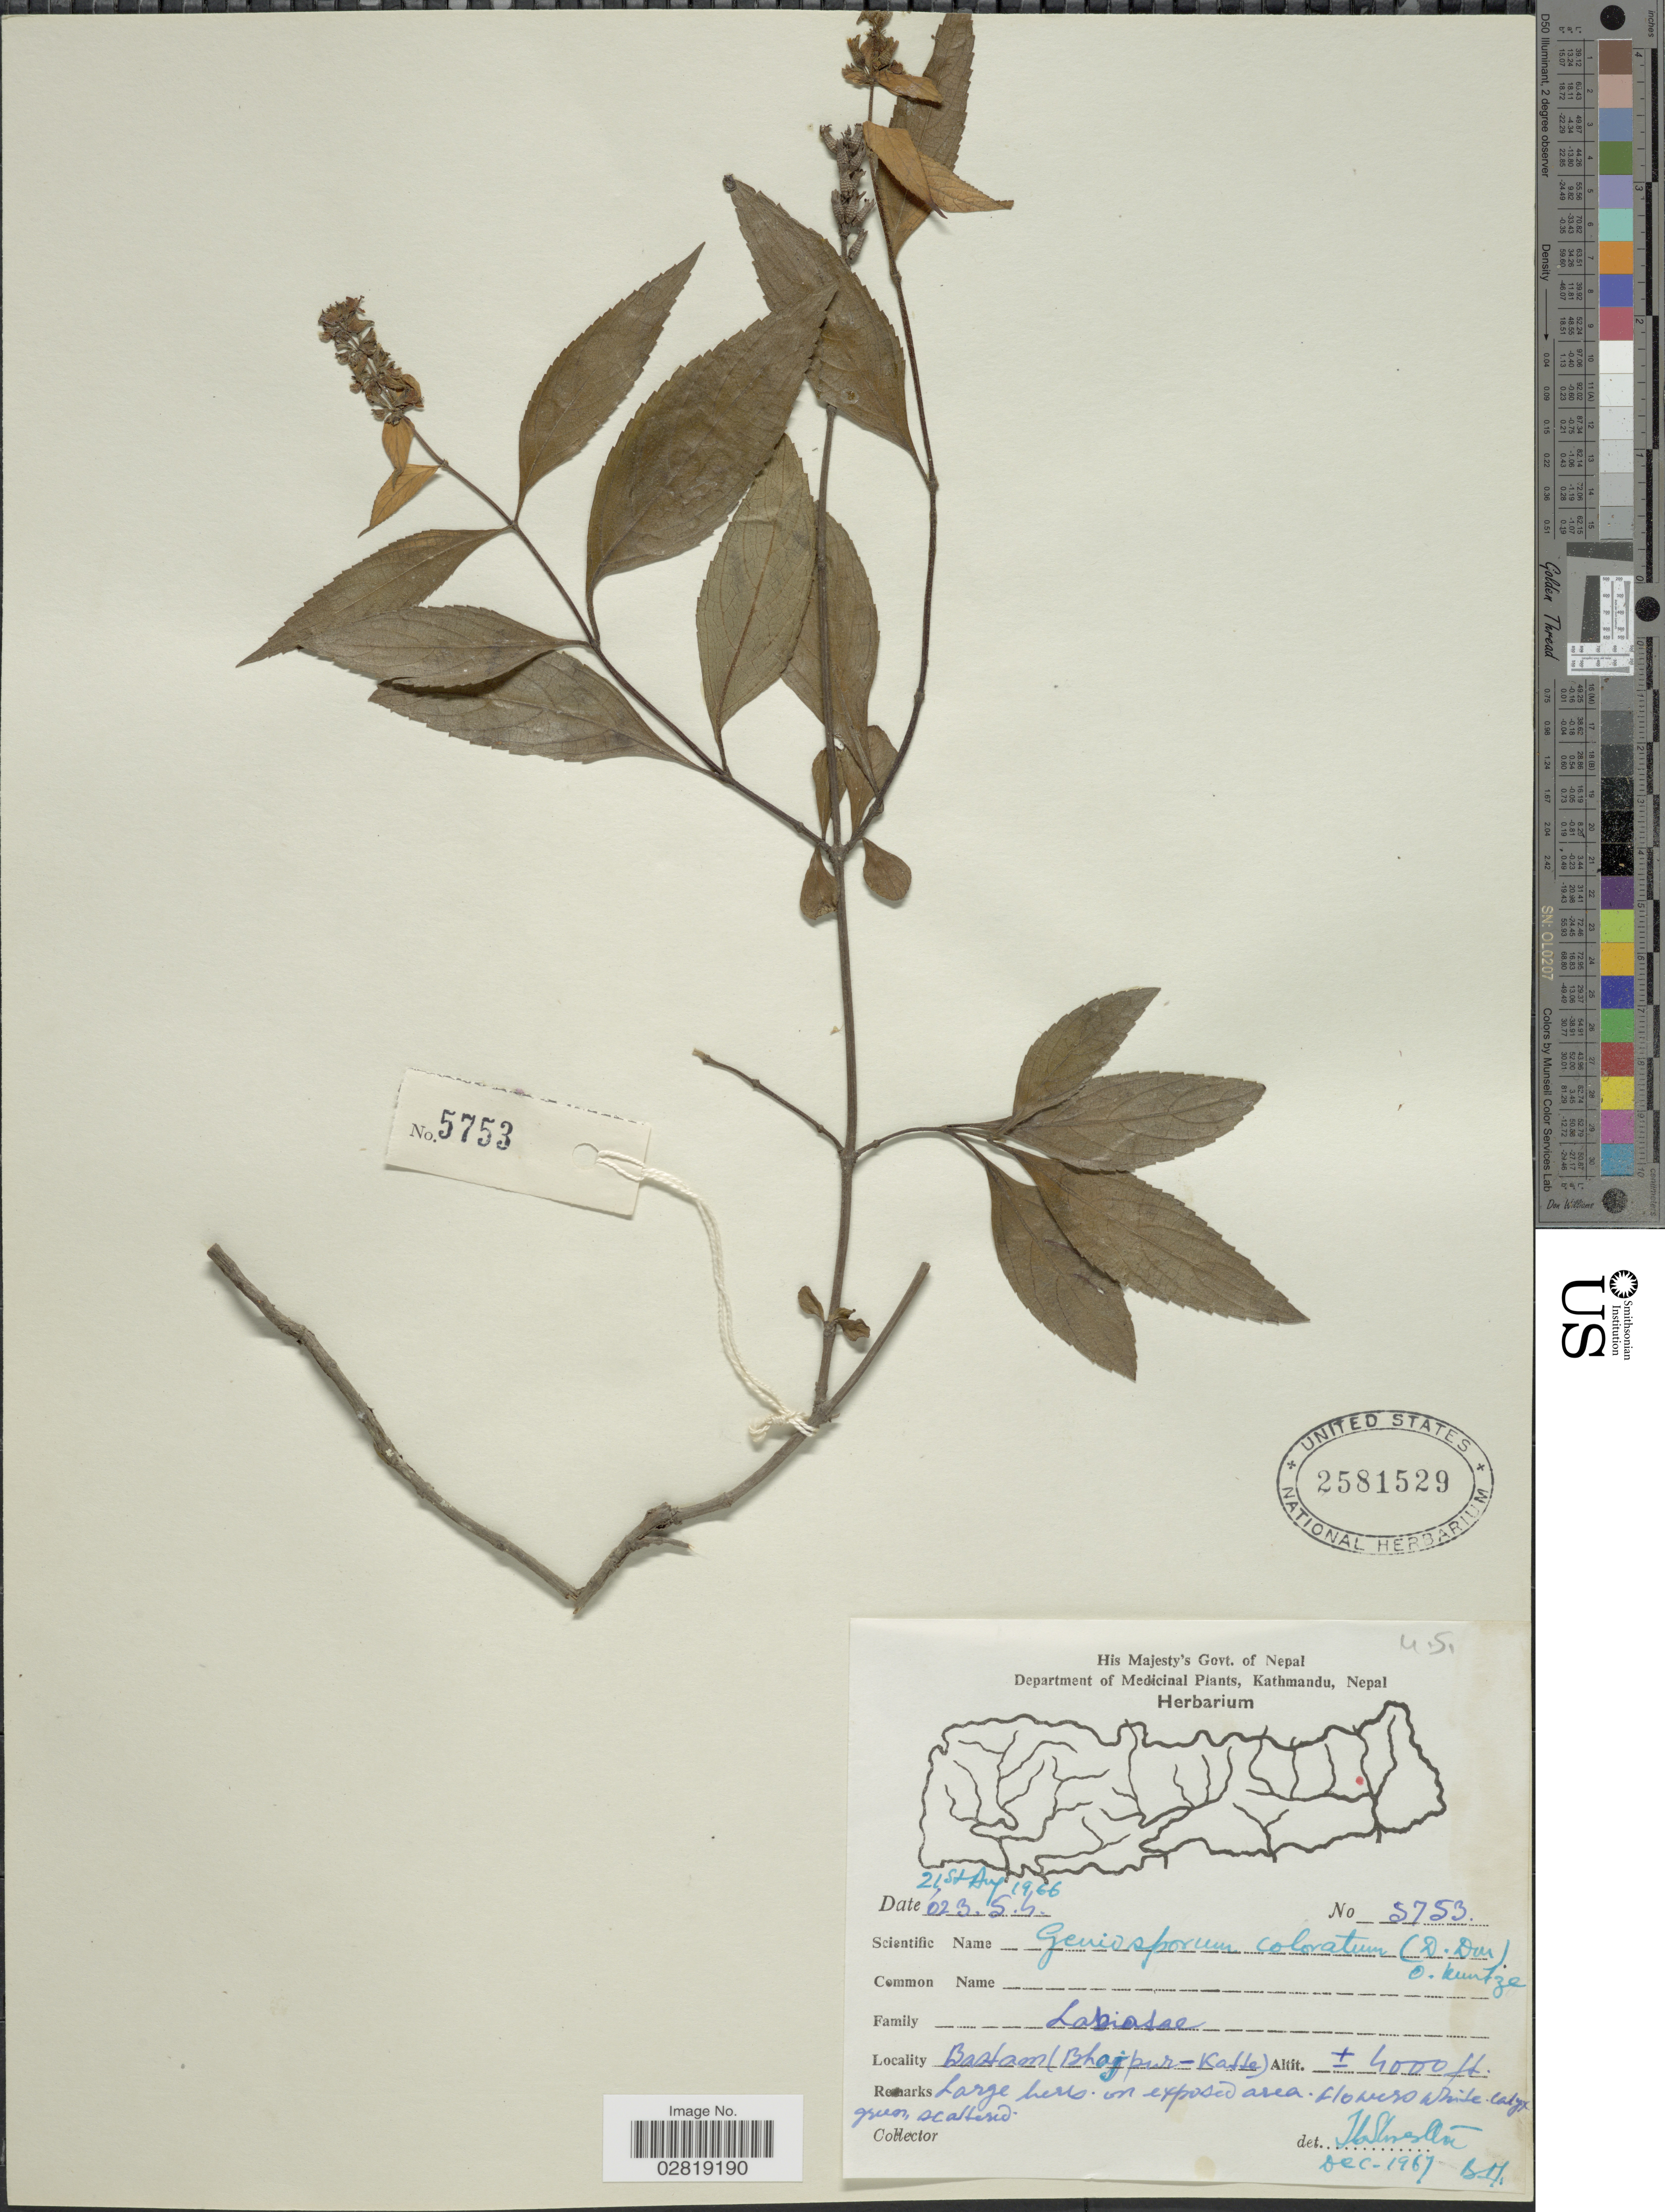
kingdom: Plantae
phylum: Tracheophyta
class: Magnoliopsida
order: Lamiales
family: Lamiaceae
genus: Geniosporum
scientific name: Geniosporum coloratum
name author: (D. Don) Kuntze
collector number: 5753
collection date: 1966-08-21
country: Nepal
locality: Bastam (Bhojpur-Katte [interpreted])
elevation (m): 1219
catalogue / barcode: US 2581529